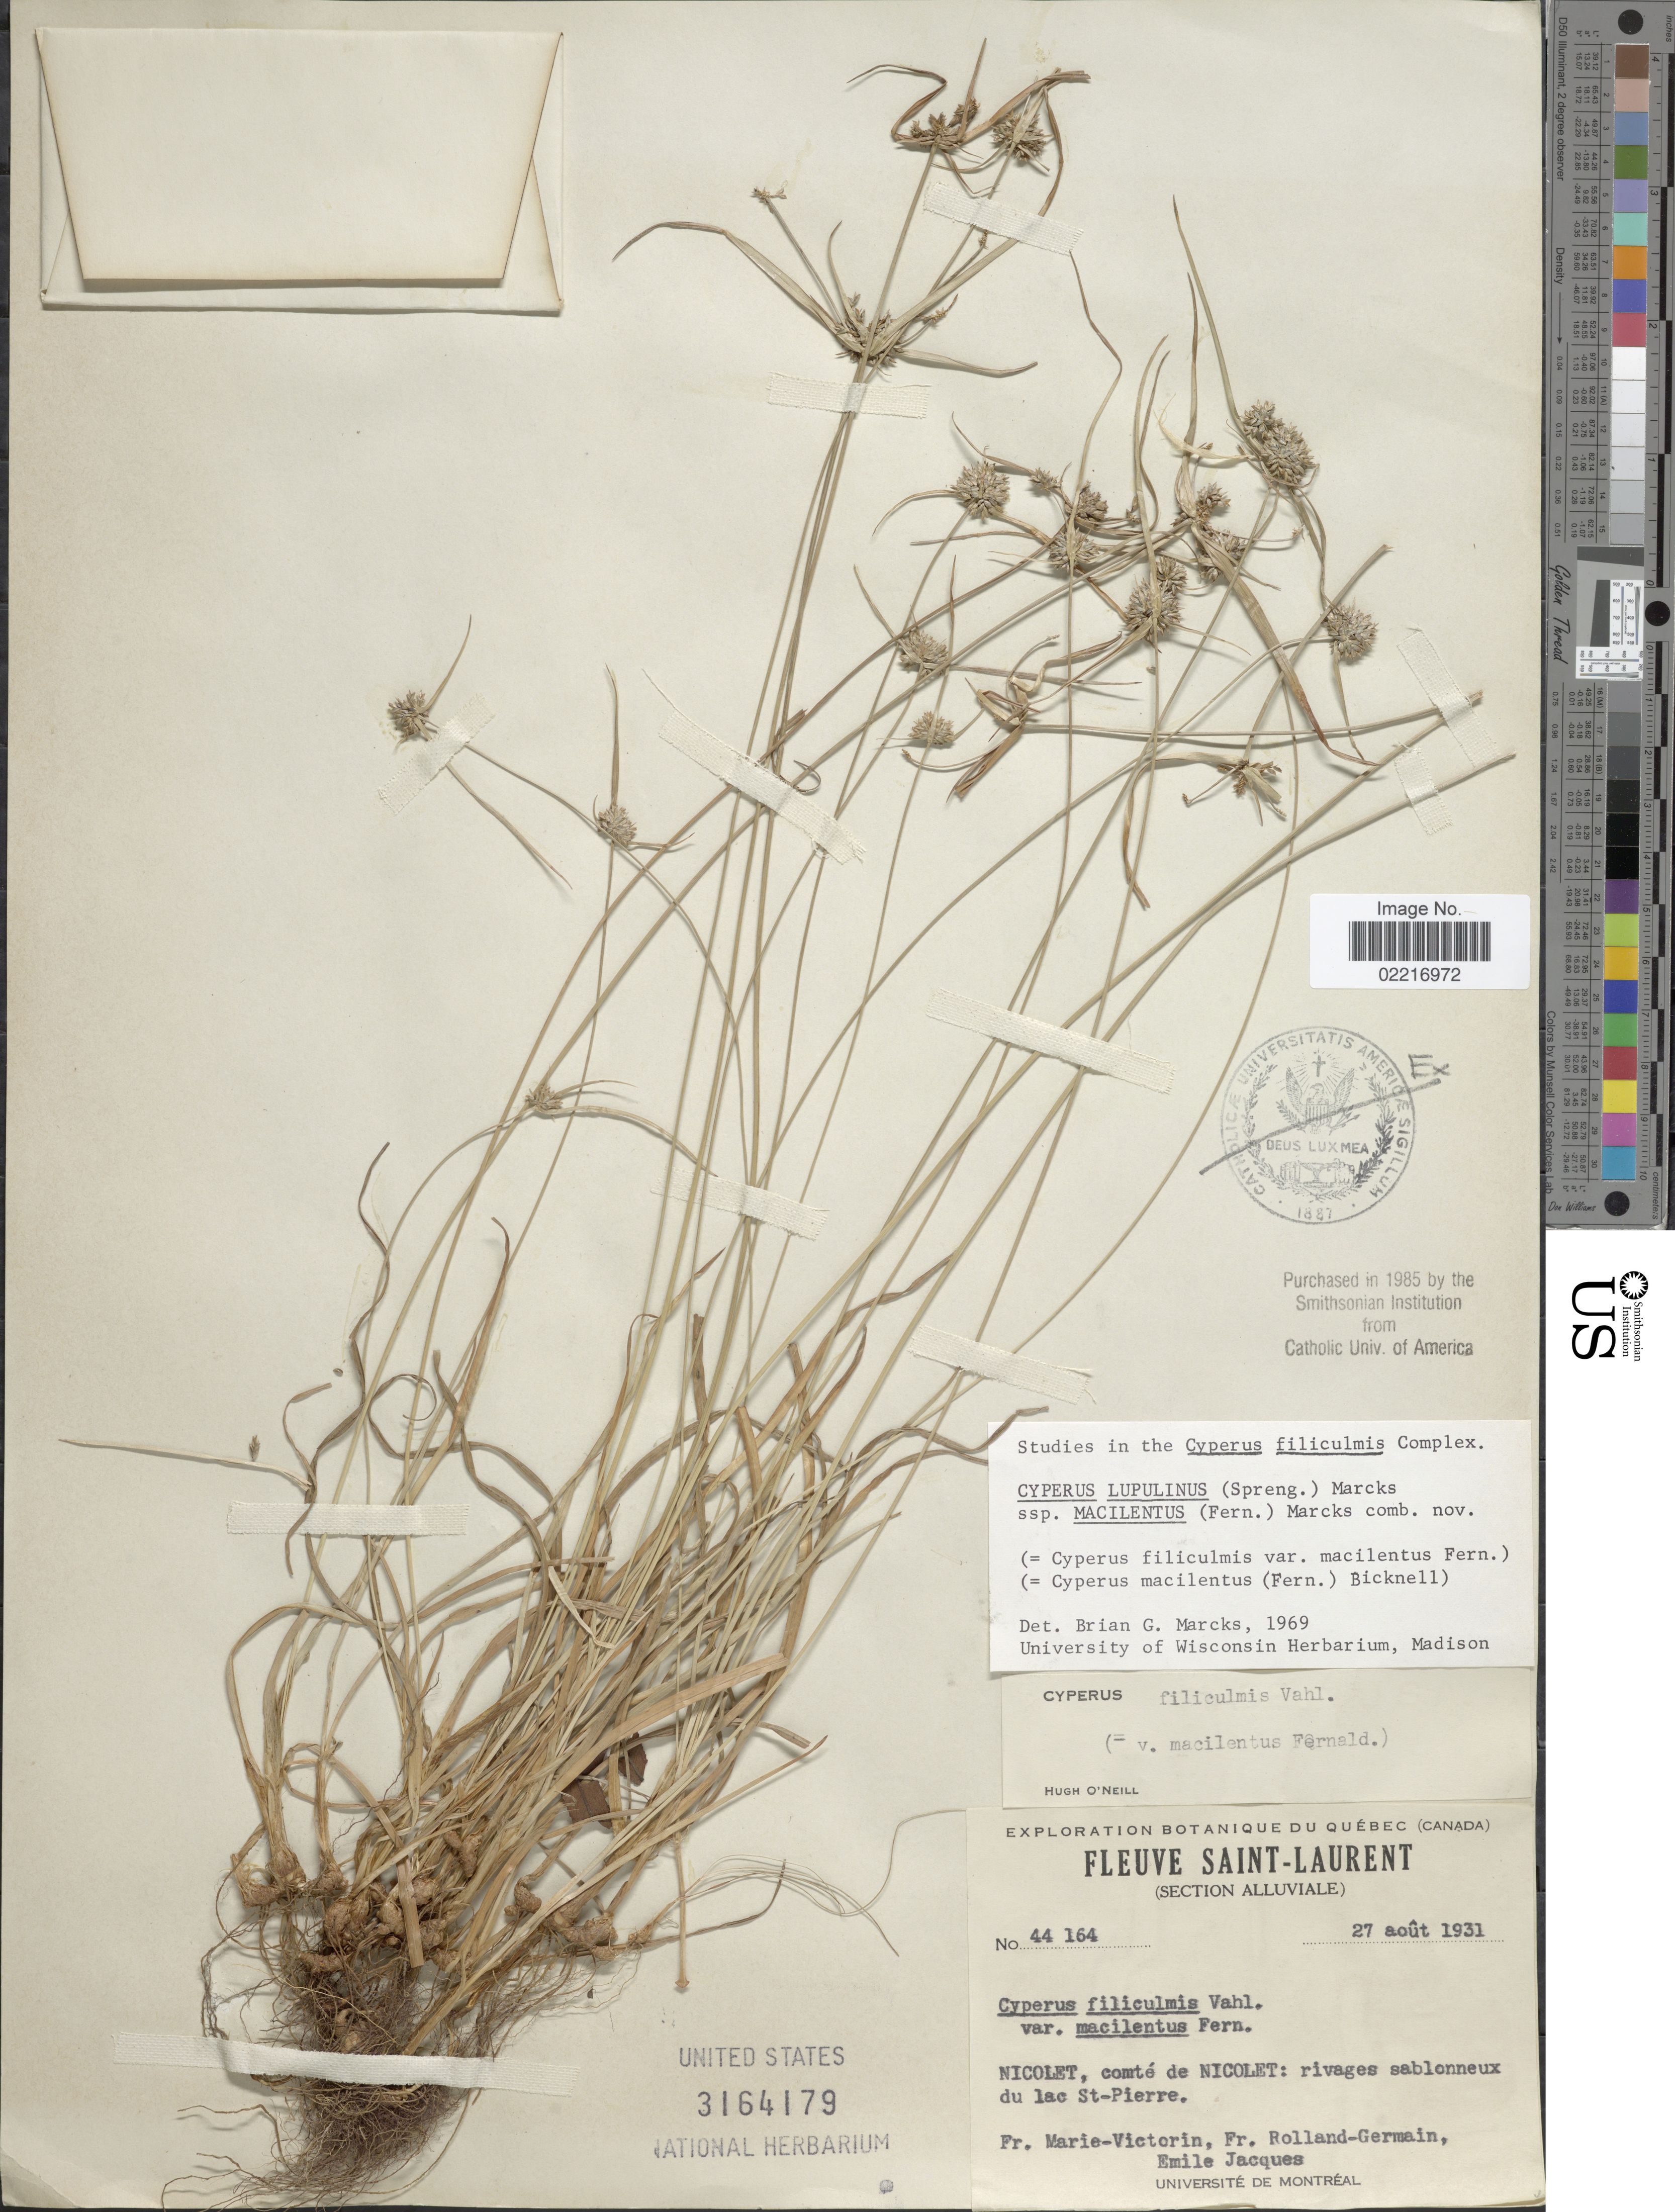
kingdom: Plantae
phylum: Tracheophyta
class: Liliopsida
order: Poales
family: Cyperaceae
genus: Cyperus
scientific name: Cyperus lupulinus subsp. macilentus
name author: (Fernald) Marcks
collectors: F. Marie-Victorin, Rolland-Germain & E. Jacques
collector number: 44164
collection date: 1931-08-27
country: Canada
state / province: Quebec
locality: Fleuve Saint-Laurent (section Alluviale) Nicolet, comte de Nicolet: rivages sablonneux du lac St. Pierre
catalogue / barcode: US 3164179